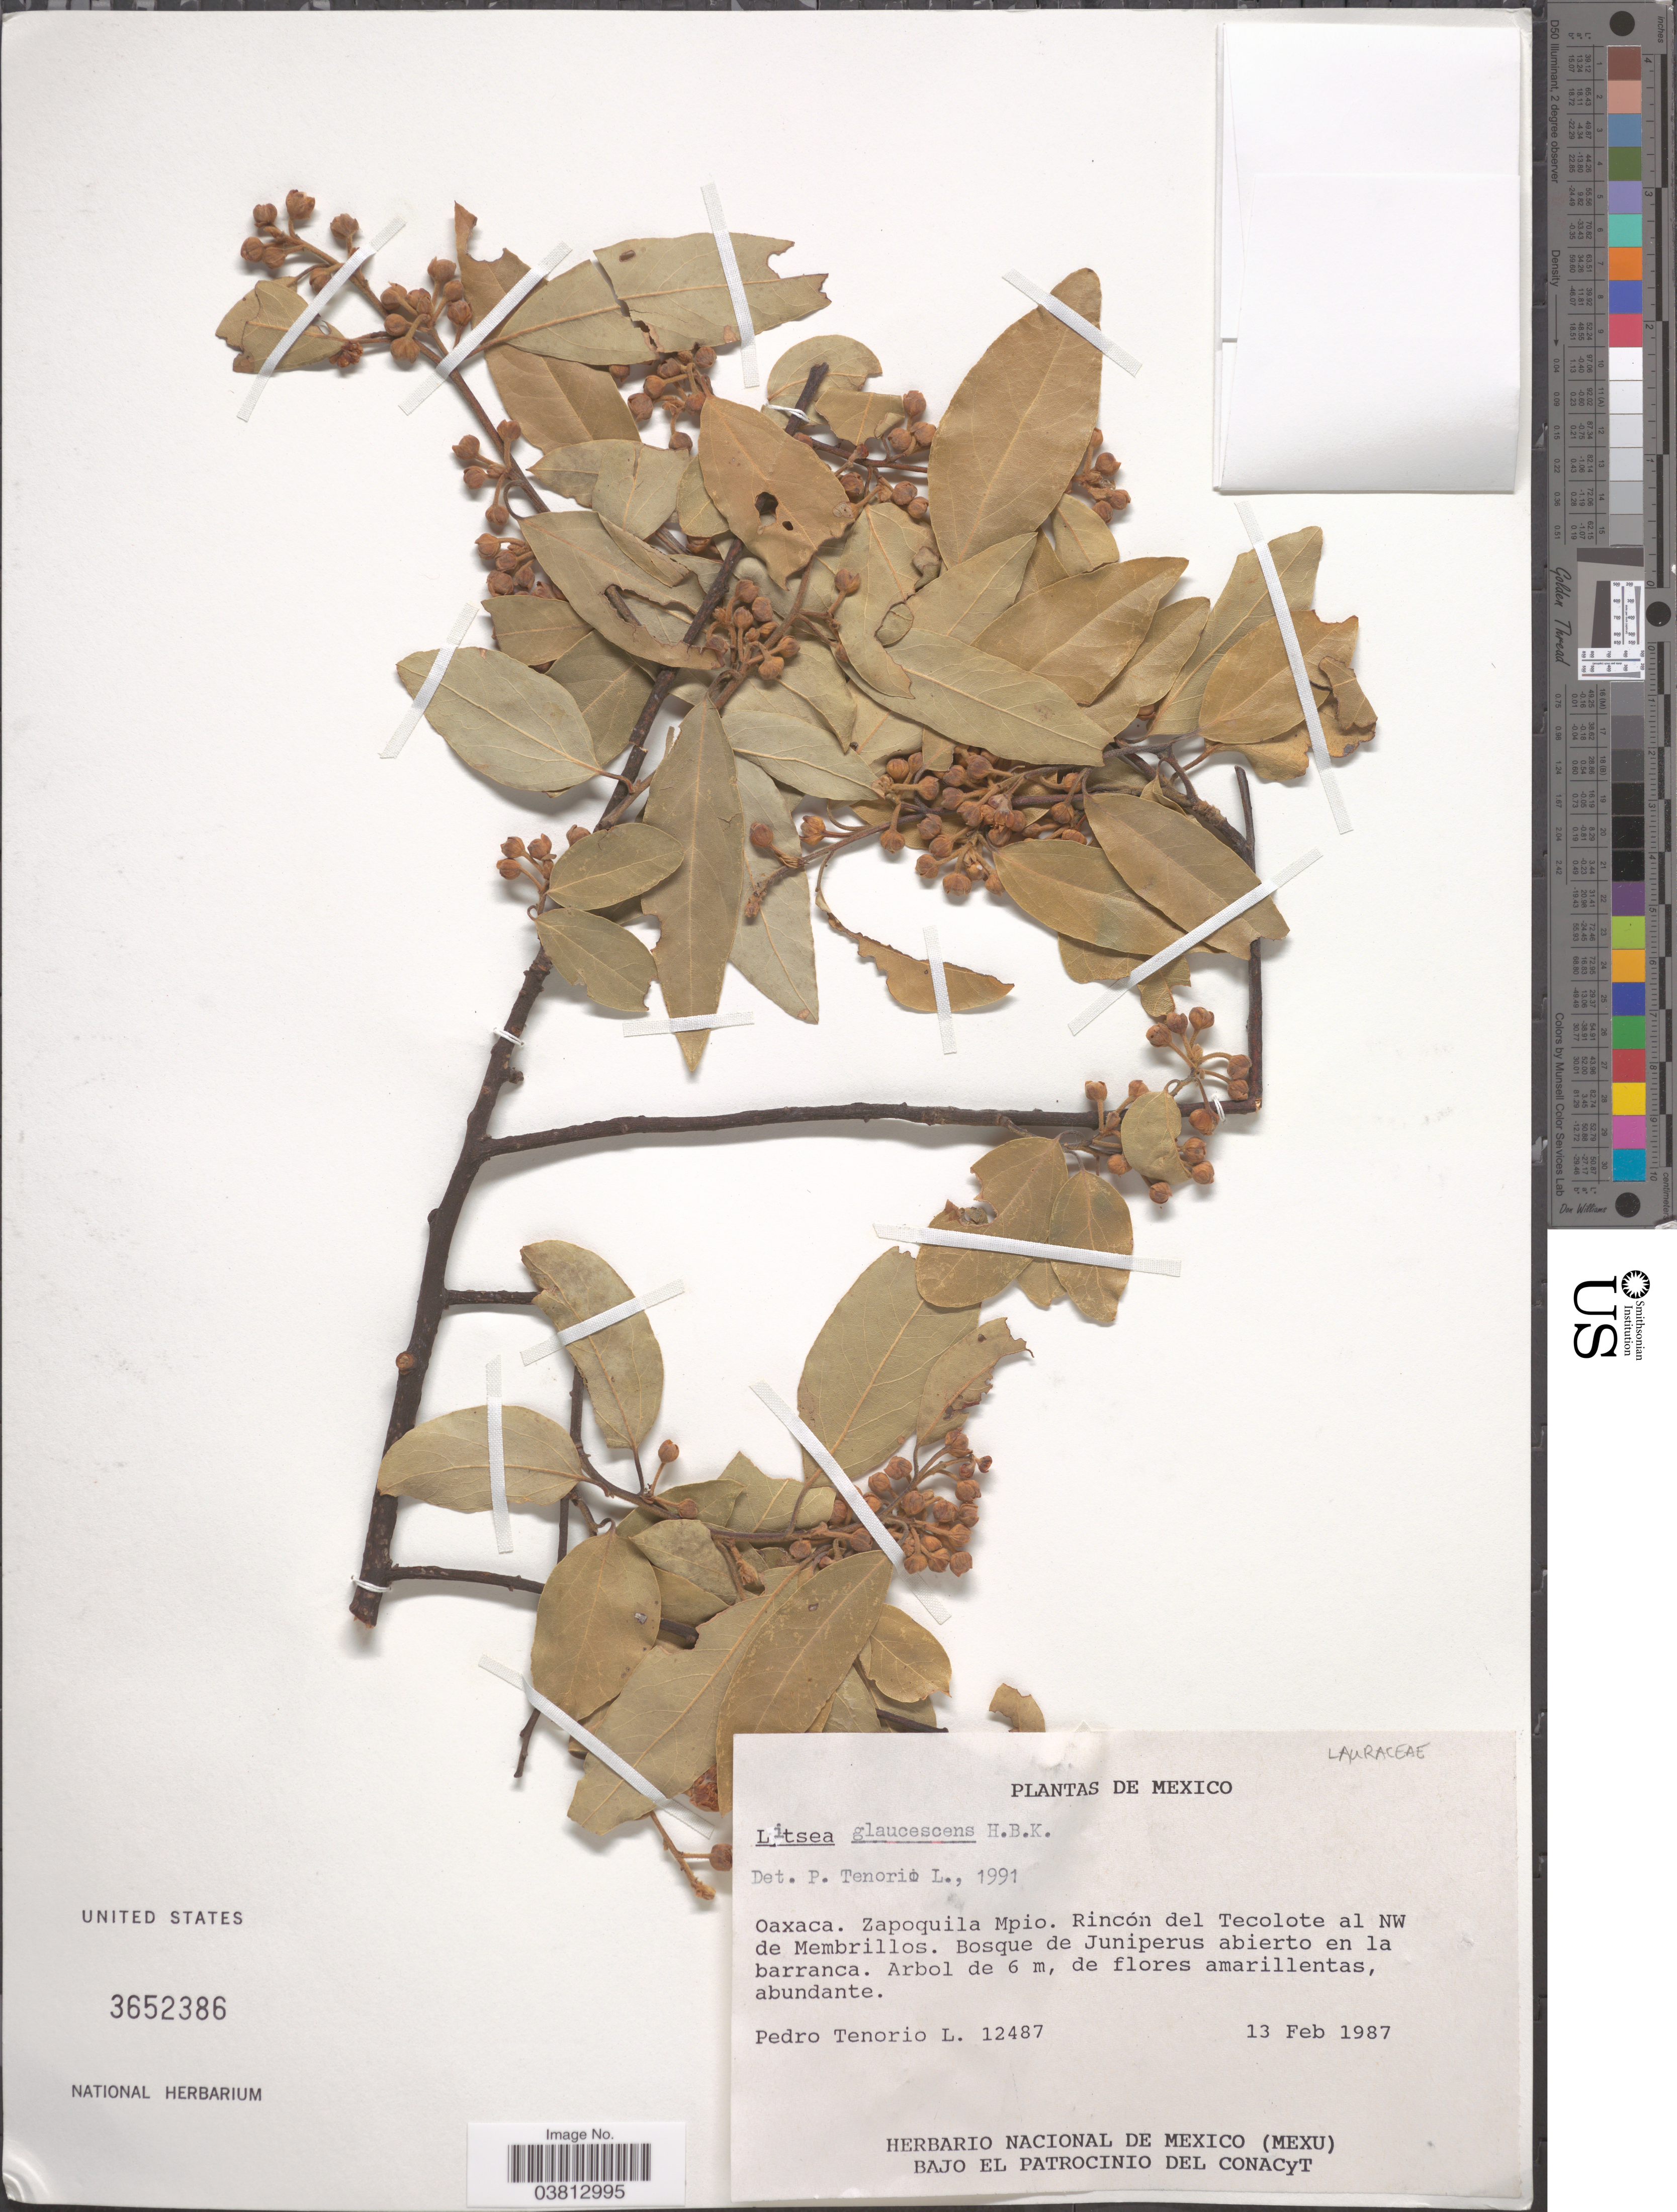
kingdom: Plantae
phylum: Tracheophyta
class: Magnoliopsida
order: Laurales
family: Lauraceae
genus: Litsea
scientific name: Litsea glaucescens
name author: Kunth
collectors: P. Tenorio L.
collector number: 12487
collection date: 1987-02-13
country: Mexico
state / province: Oaxaca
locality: Zapoquila Mpio. Rincón del Tecolote al NW de Membrillos. Bosque de Juniperus abierto en la barranca.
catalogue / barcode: US 3652386